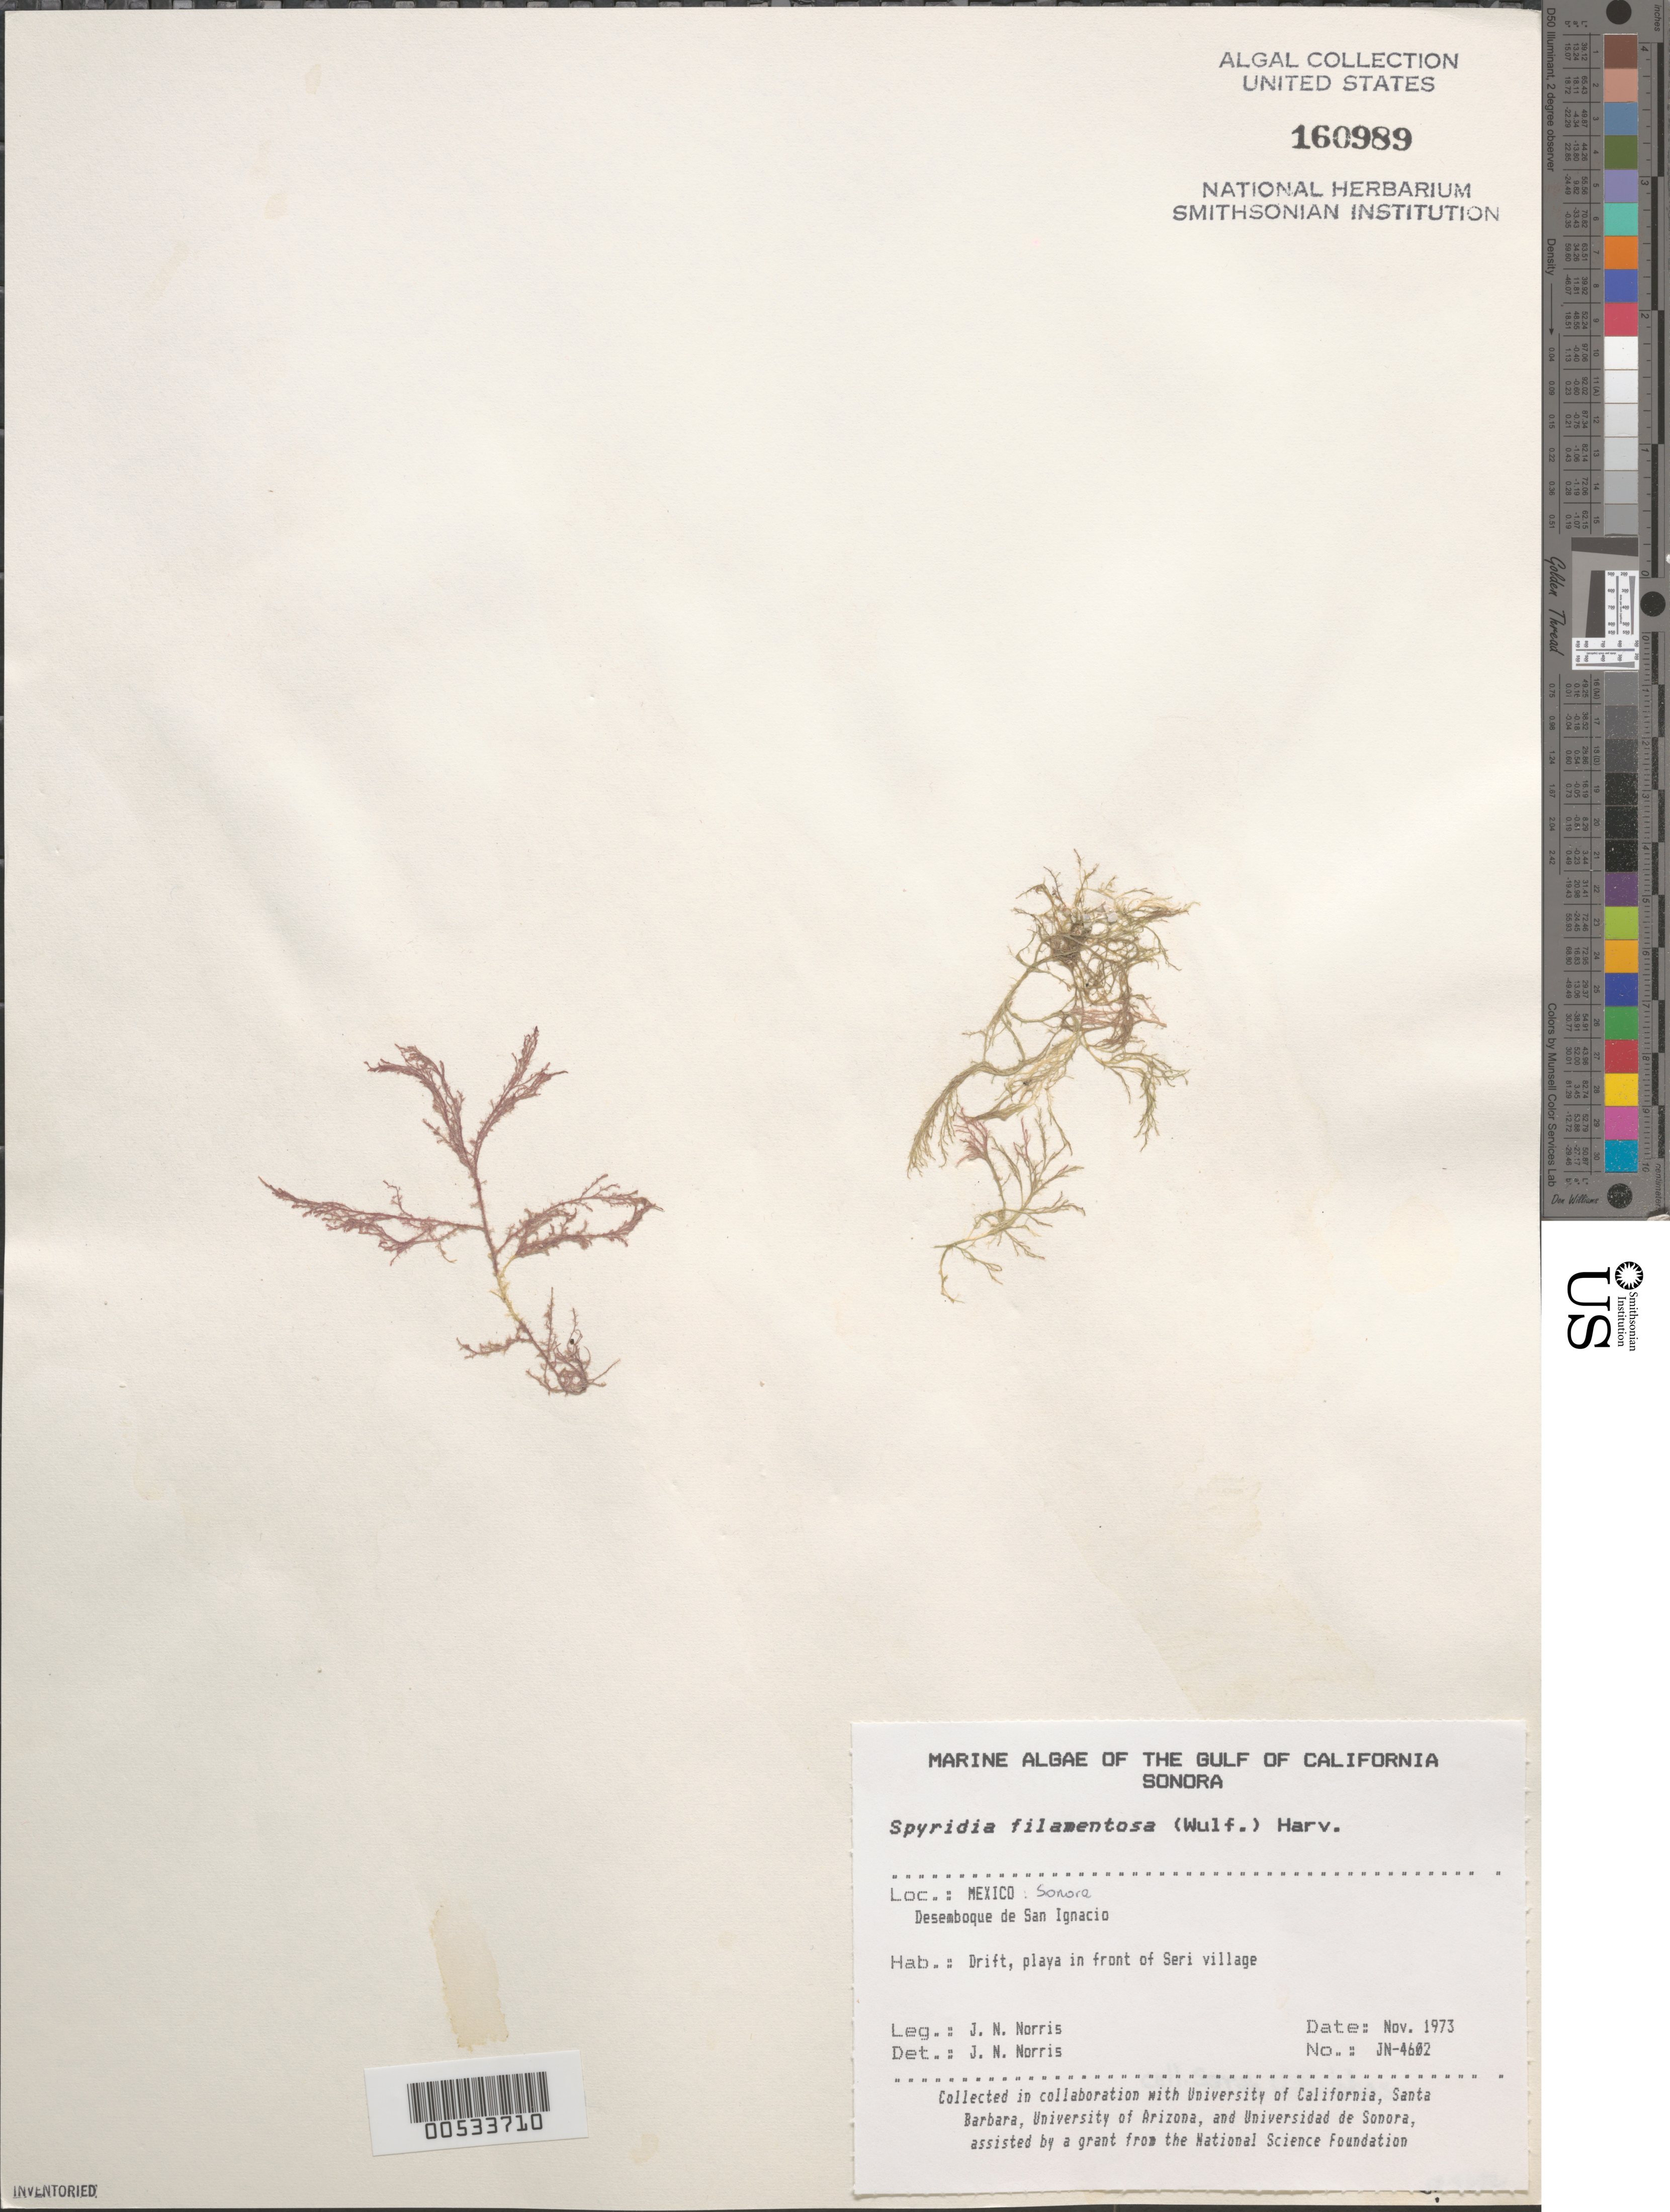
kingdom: Plantae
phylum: Rhodophyta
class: Florideophyceae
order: Ceramiales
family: Spyridiaceae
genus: Spyridia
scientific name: Spyridia filamentosa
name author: (Wulfen) Harv.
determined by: Norris, James N.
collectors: J. N. Norris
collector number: JN-4602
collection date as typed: Nov 1973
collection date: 1973-11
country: Mexico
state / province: Sonora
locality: Desemboque de San Ignacio, Seri Indian village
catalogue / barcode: US 160989